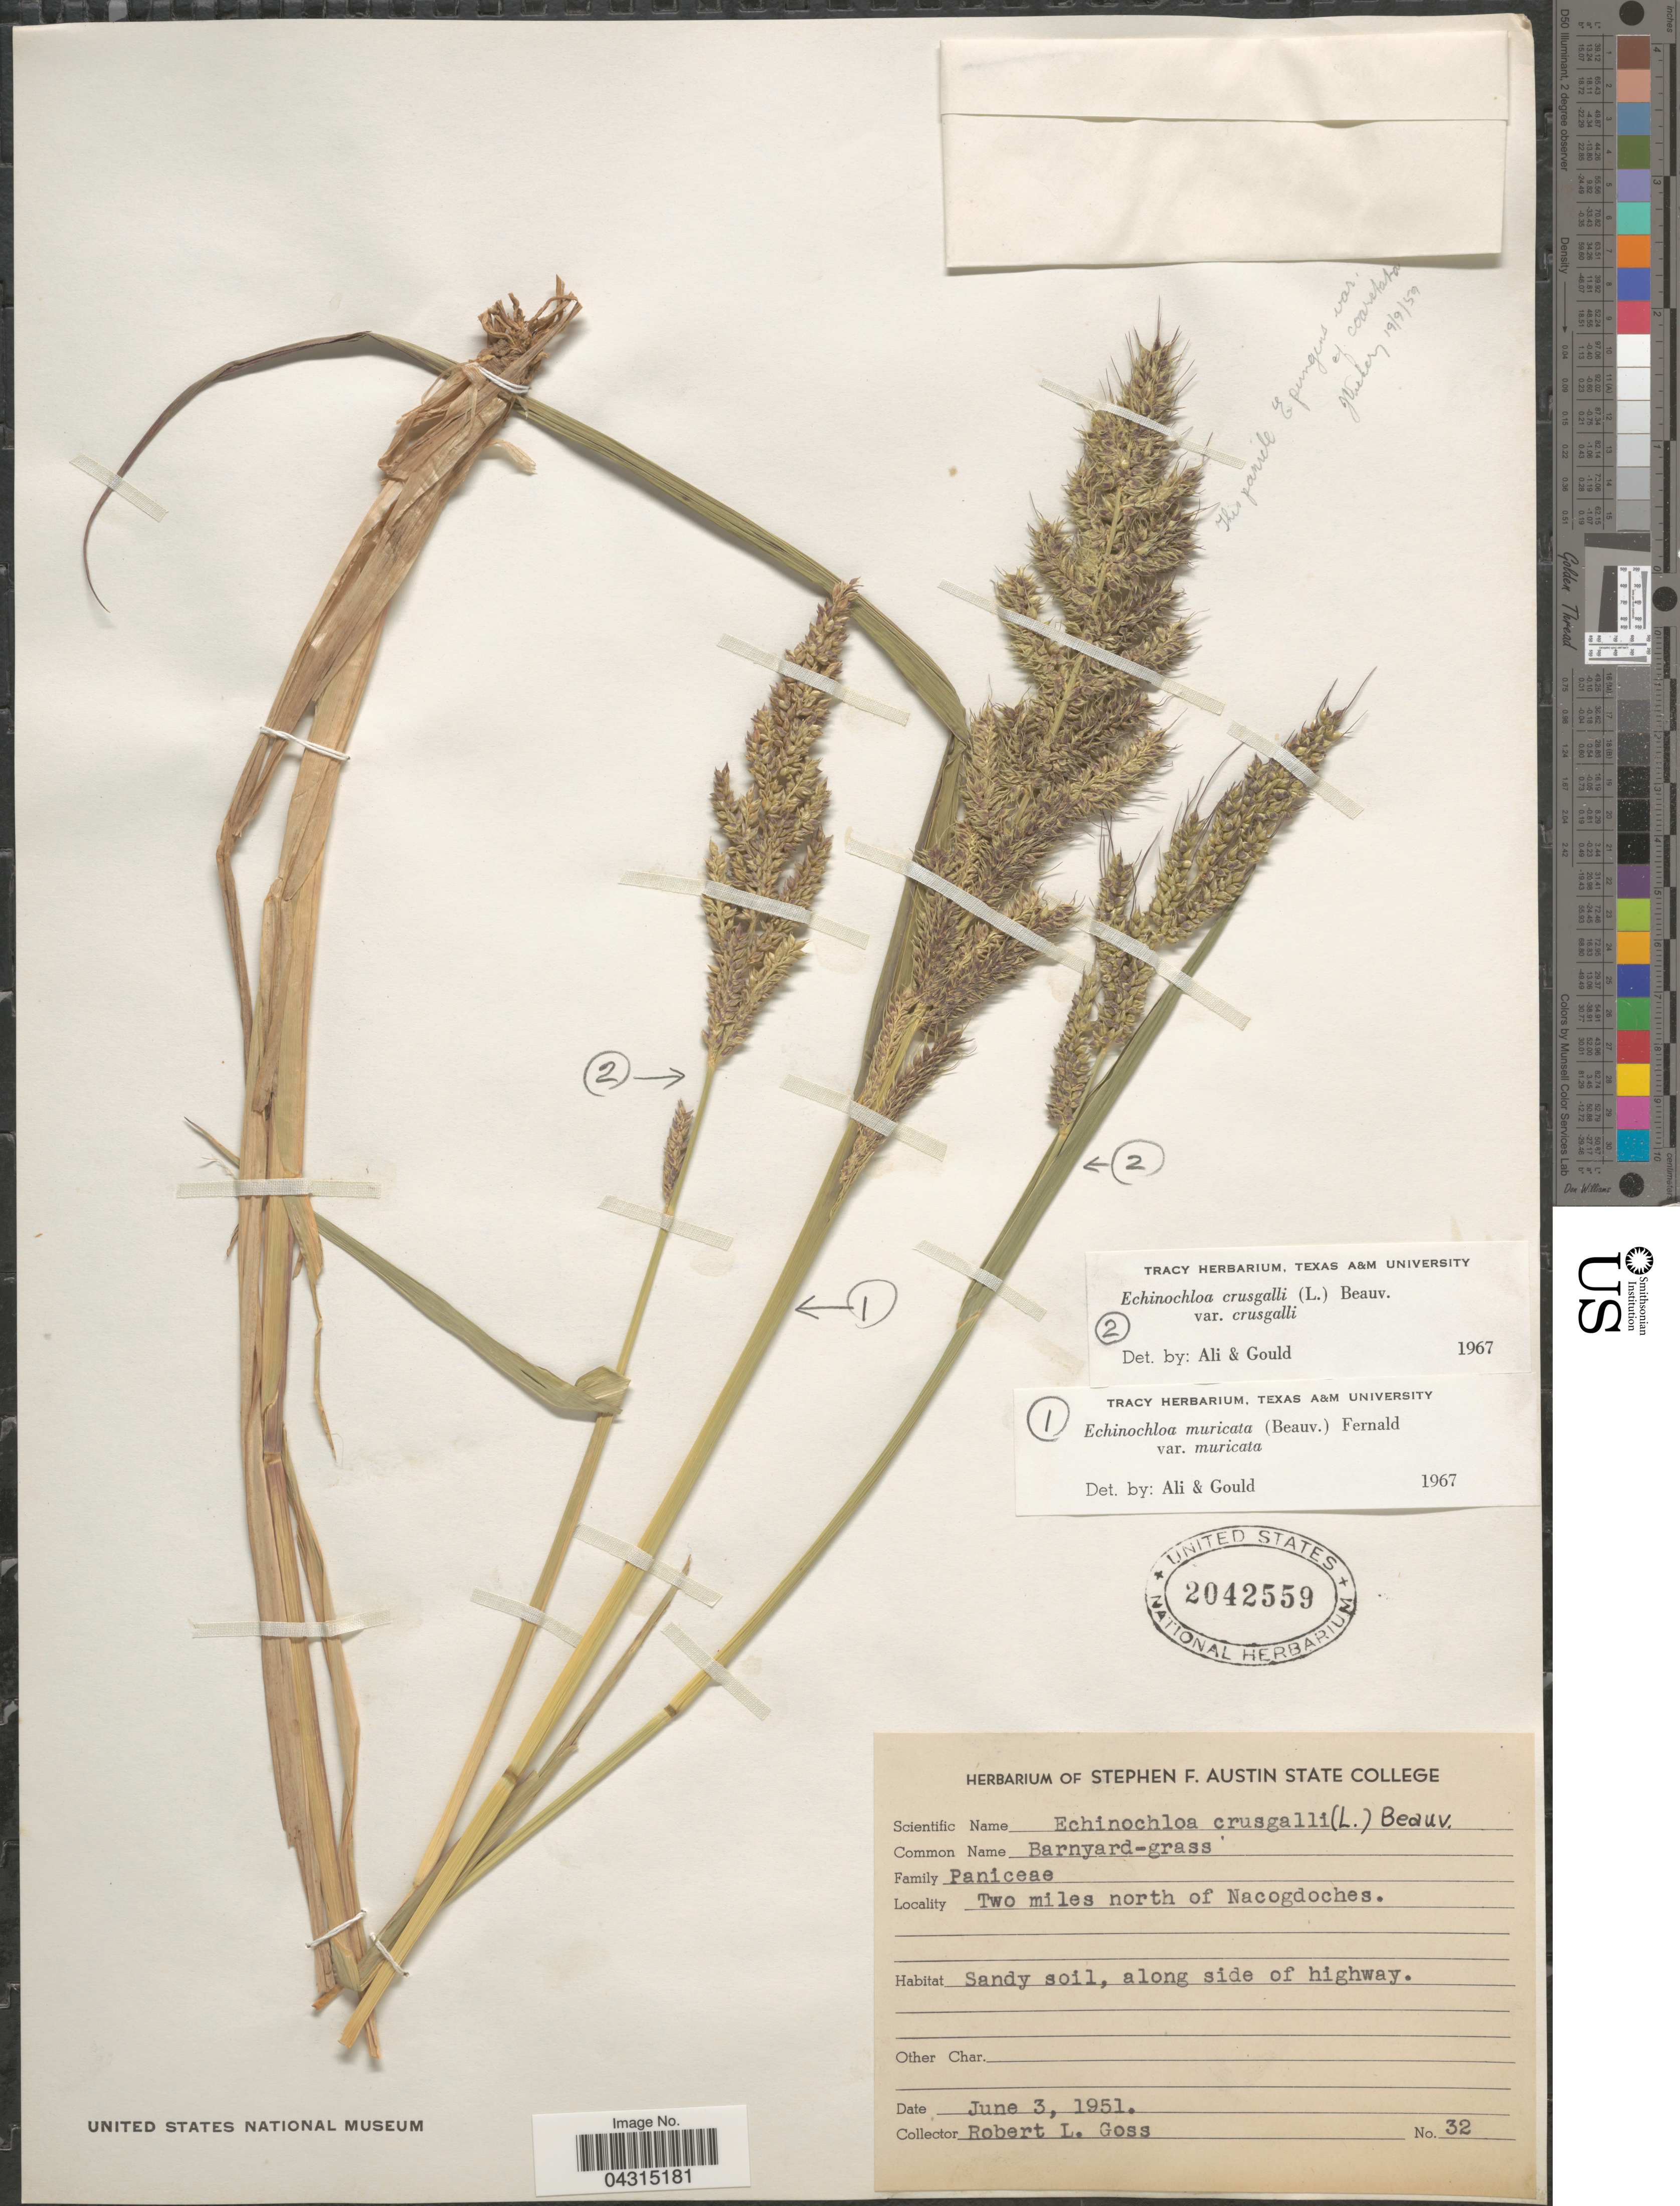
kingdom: Plantae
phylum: Tracheophyta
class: Liliopsida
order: Poales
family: Poaceae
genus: Echinochloa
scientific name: Echinochloa crus-galli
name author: (L.) P. Beauv.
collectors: R. Goss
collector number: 32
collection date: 1951-06-03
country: United States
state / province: Texas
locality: Two miles north of Nacogdoches.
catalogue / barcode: US 2042559